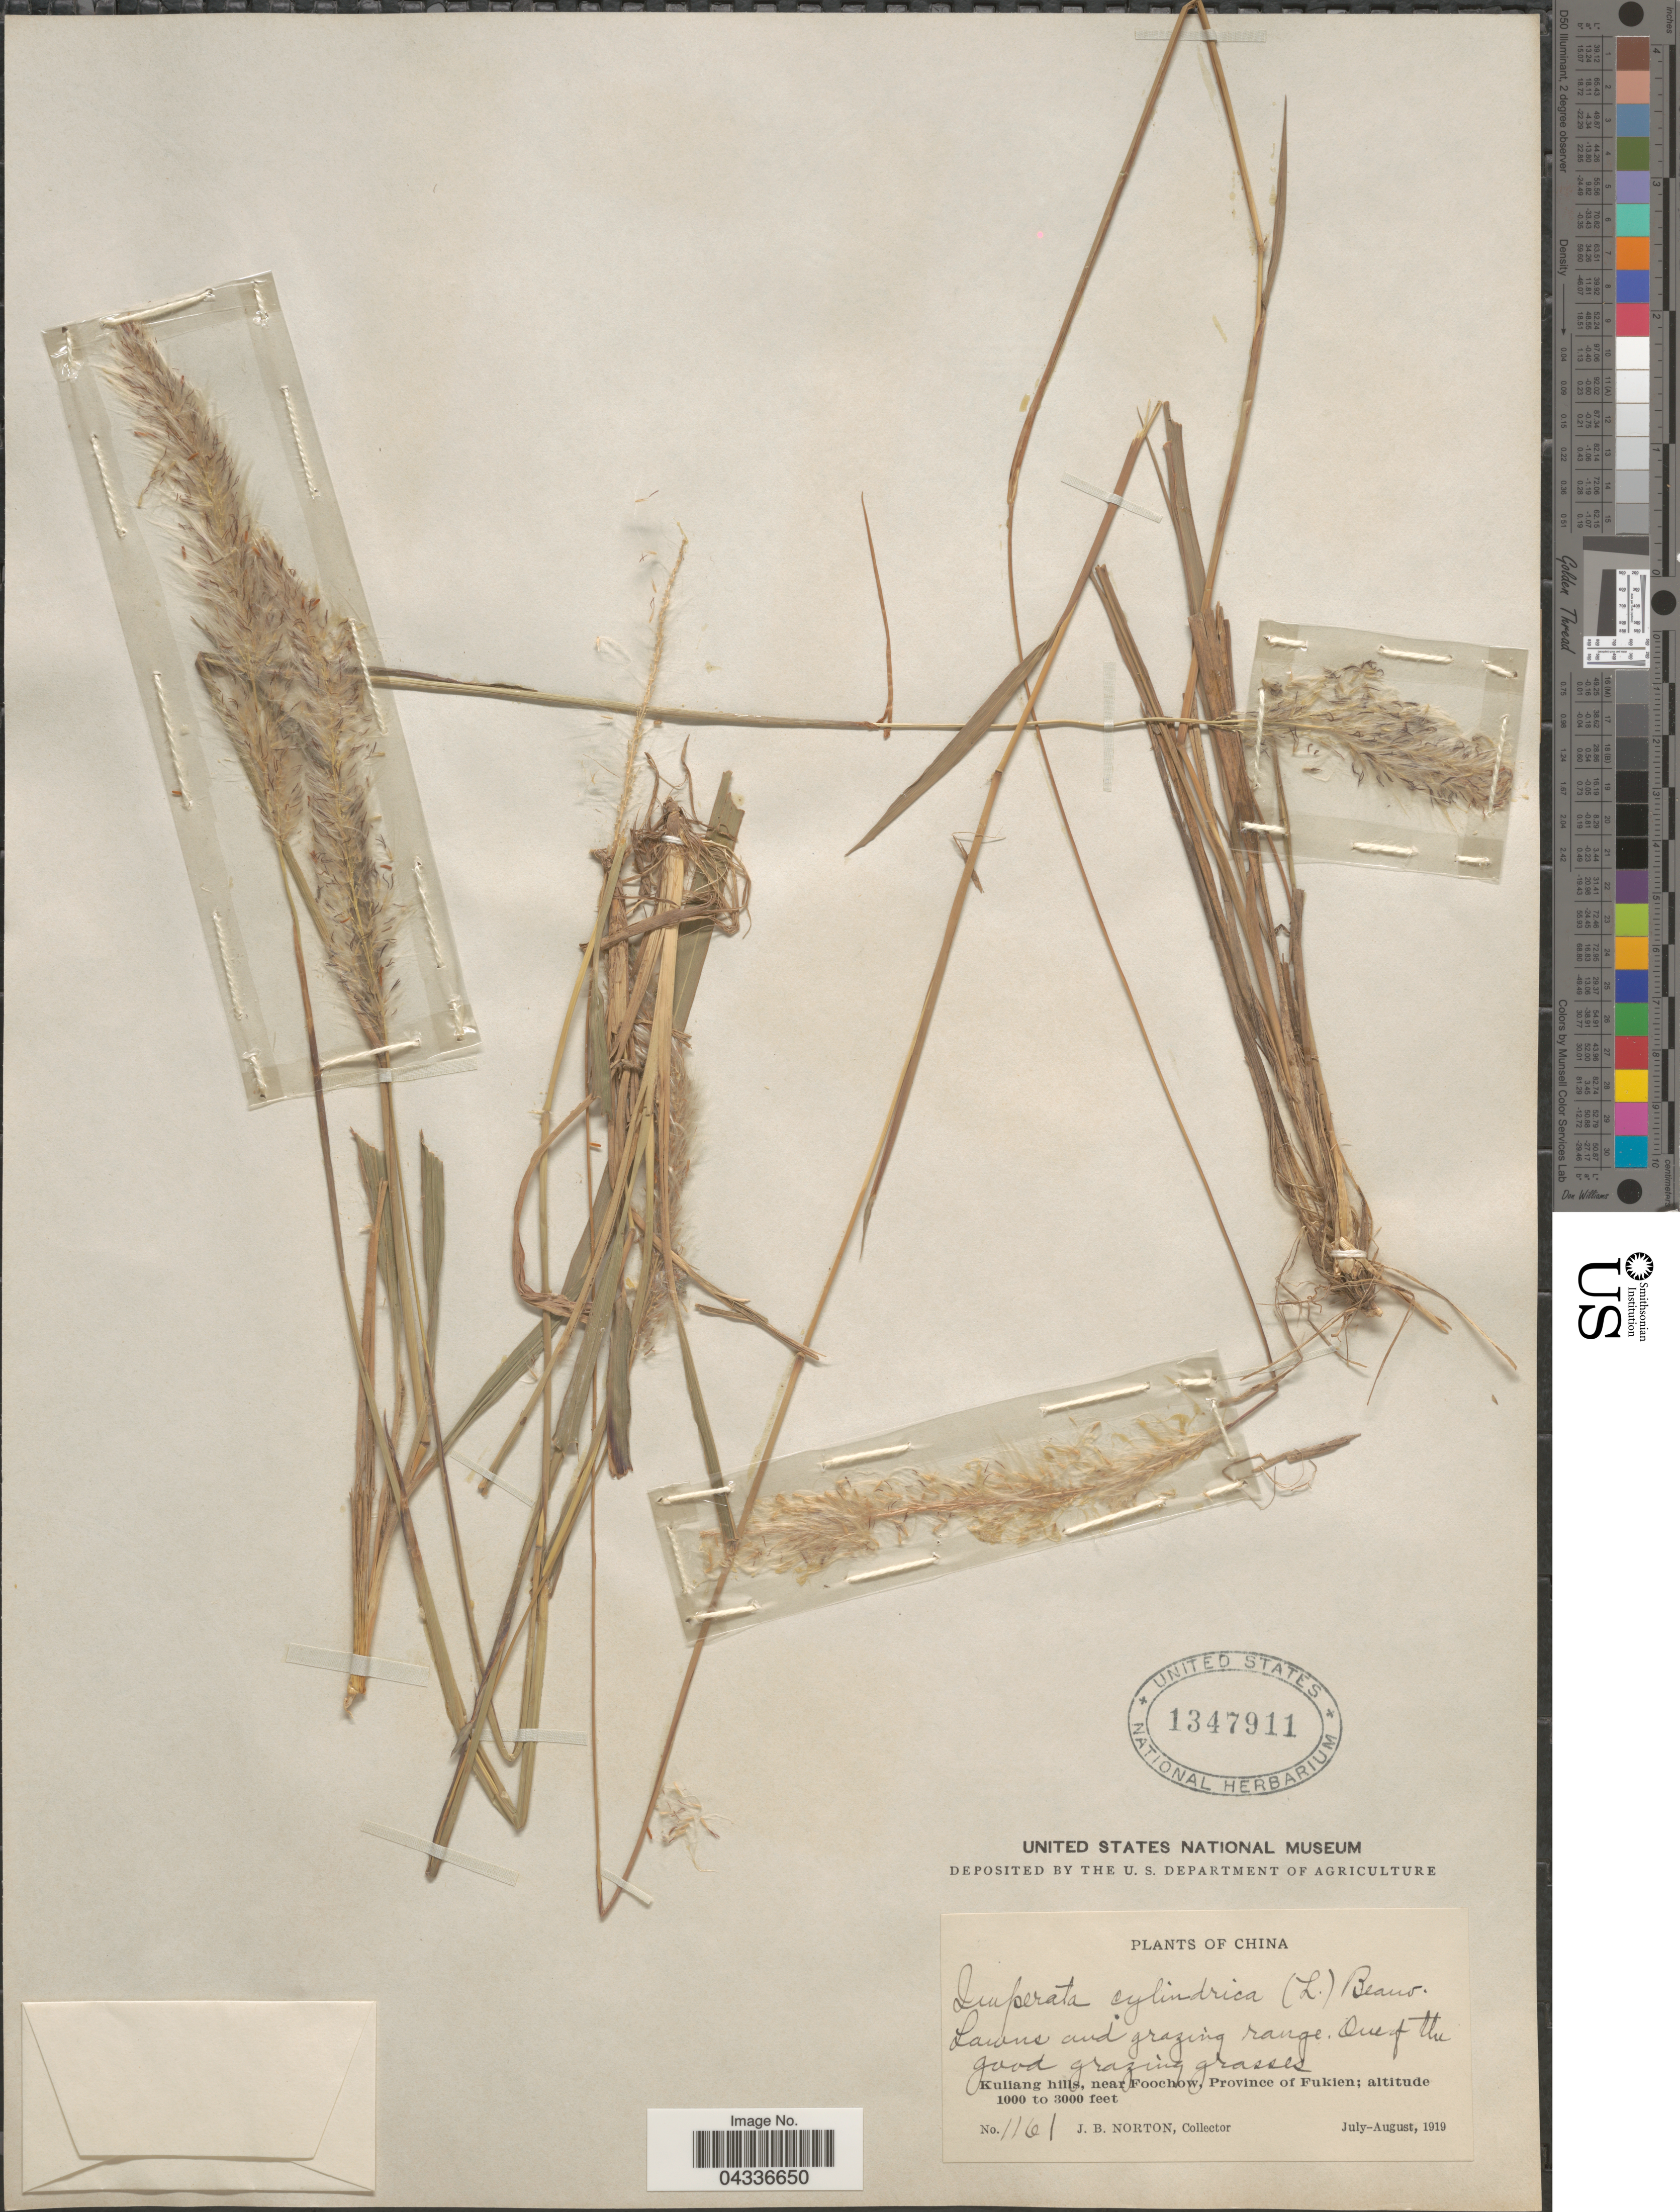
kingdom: Plantae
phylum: Tracheophyta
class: Liliopsida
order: Poales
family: Poaceae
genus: Imperata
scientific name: Imperata cylindrica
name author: (L.) P. Beauv.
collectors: J. B. Norton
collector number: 1161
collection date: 1919-07/1919-08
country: China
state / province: Fujian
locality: Kuliang hills, near Foochow, Province of Fukien.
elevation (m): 305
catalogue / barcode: US 1347911